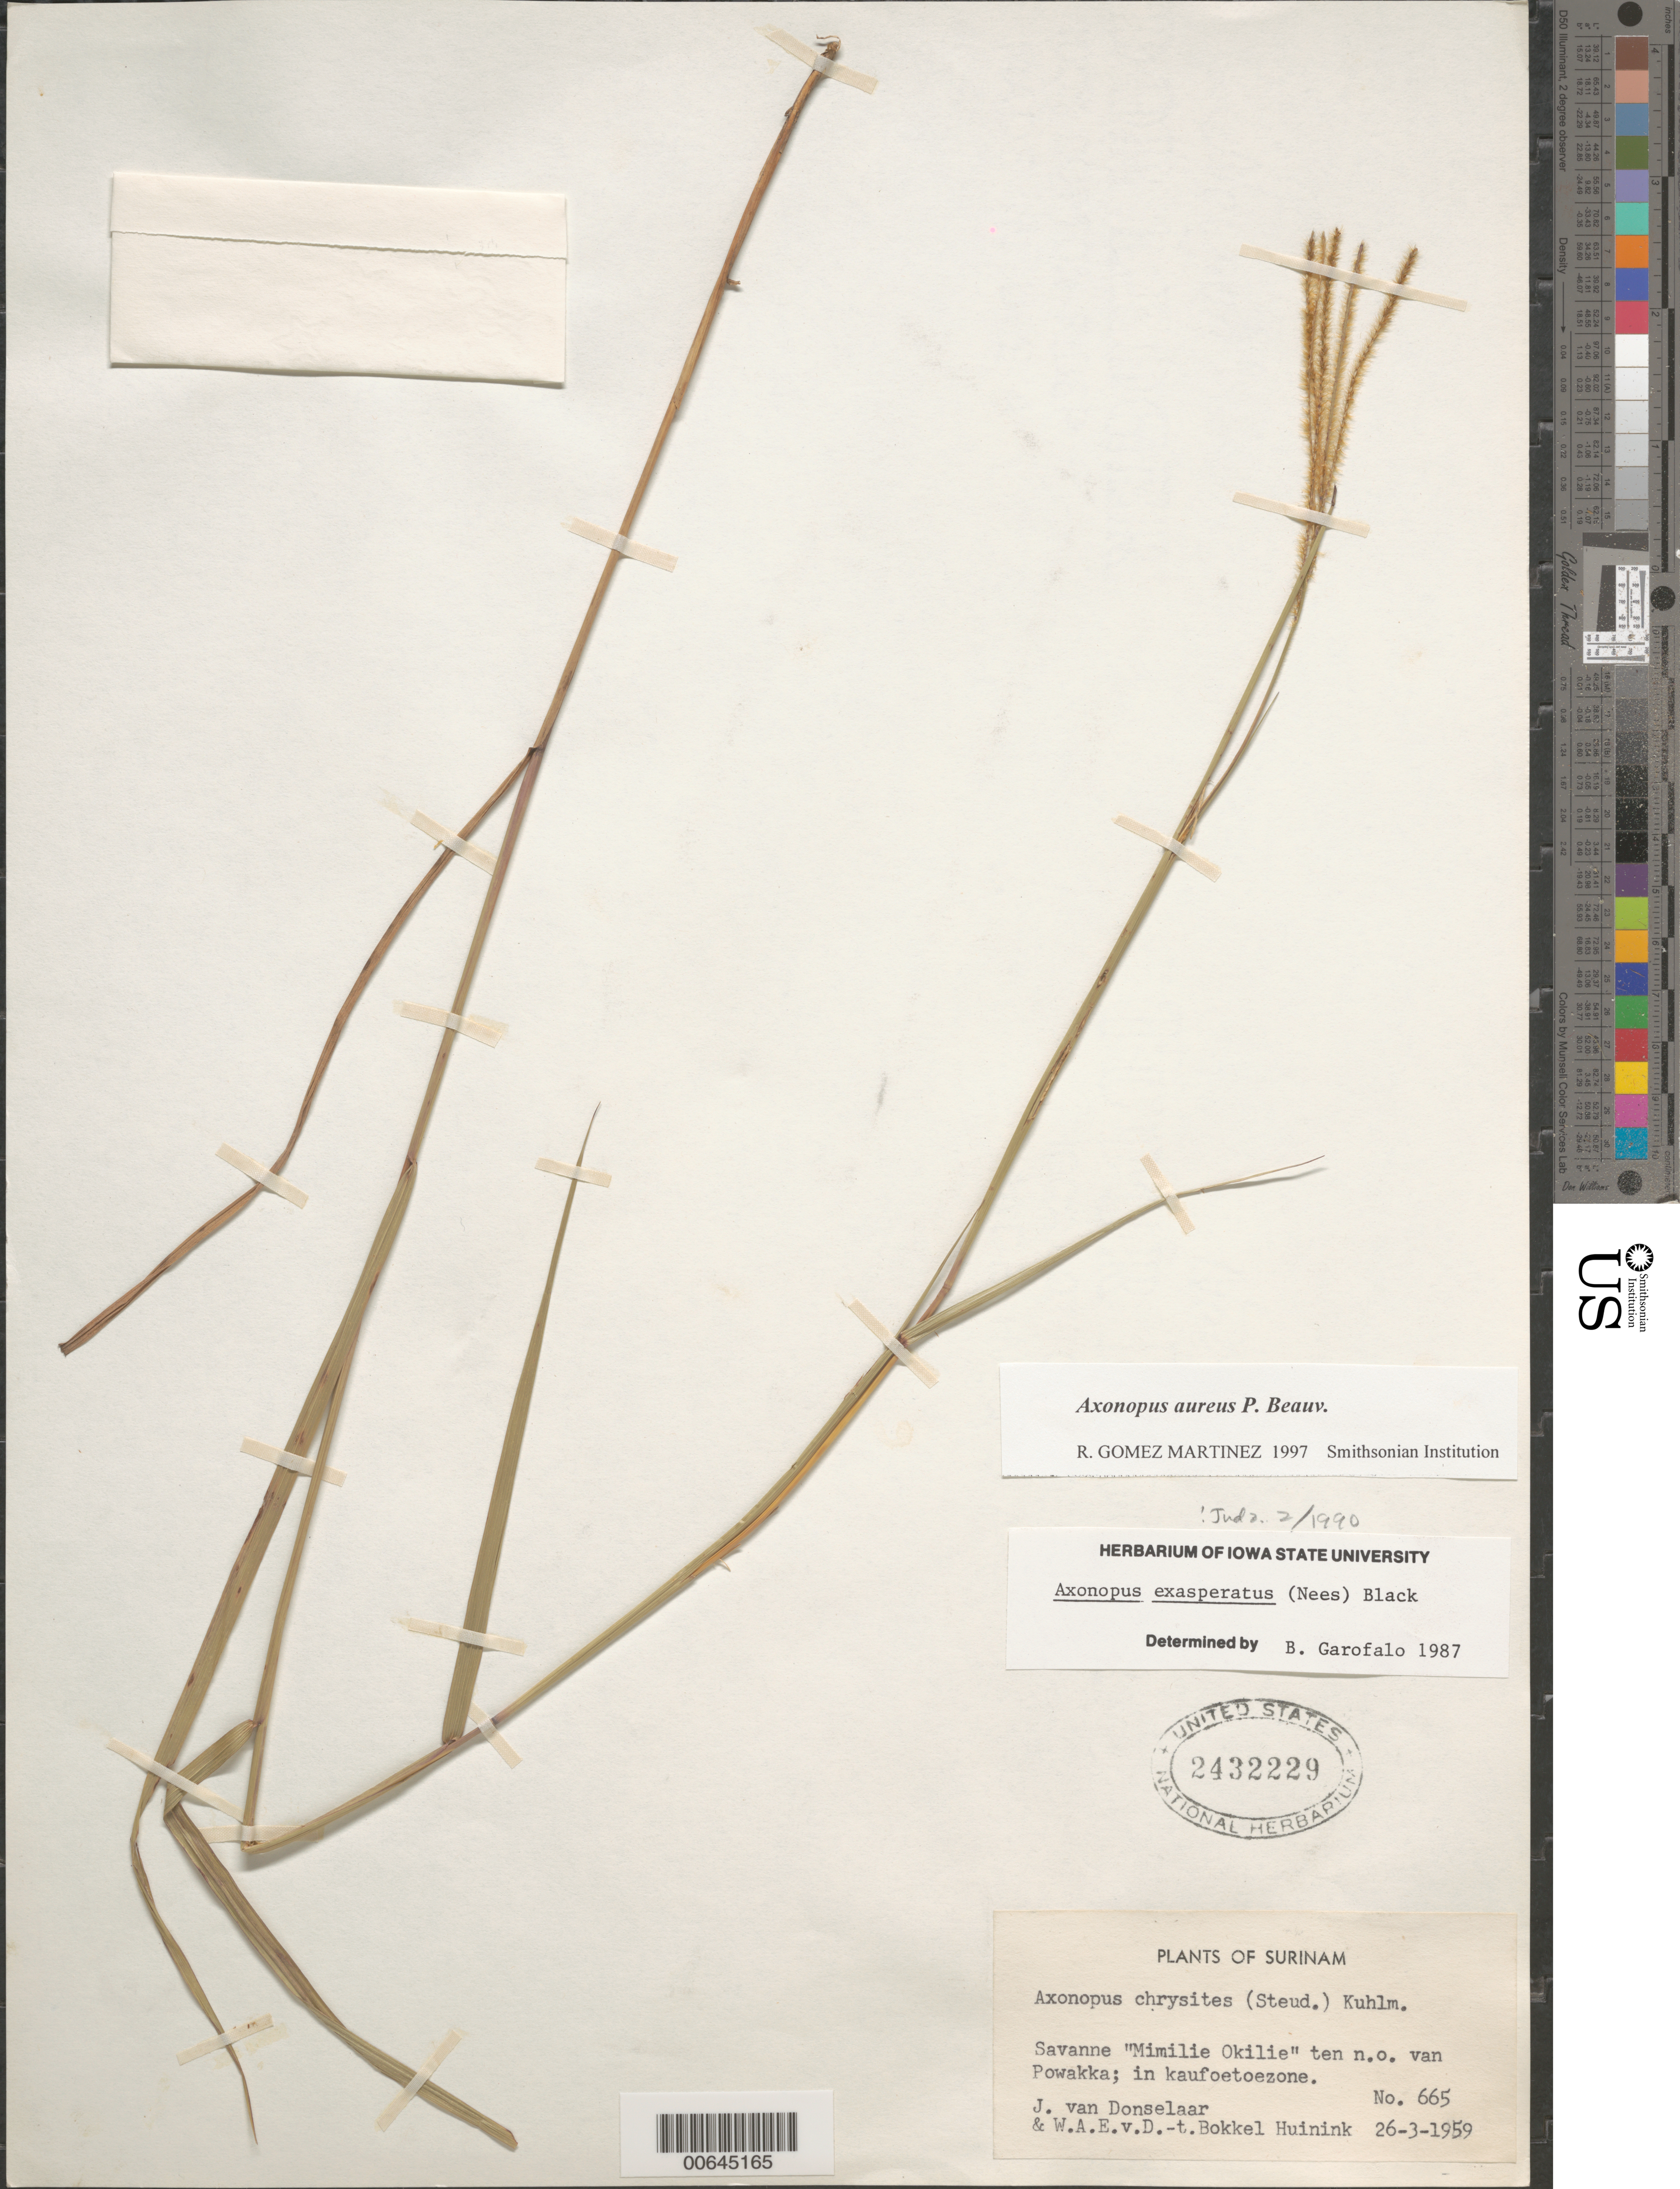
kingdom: Plantae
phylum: Tracheophyta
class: Liliopsida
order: Poales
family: Poaceae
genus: Axonopus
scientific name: Axonopus aureus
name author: P. Beauv.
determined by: Gomez Martinez, R.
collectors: J. Donselaar, W. Van Donselaar & T. Bokkel Huinink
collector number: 665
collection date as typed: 26-Mar-59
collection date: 1959-03-26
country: Suriname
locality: Savanne "Mimilie Okilie" ten n.o. van Powakka; in kaufoetoezone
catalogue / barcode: US 2432229